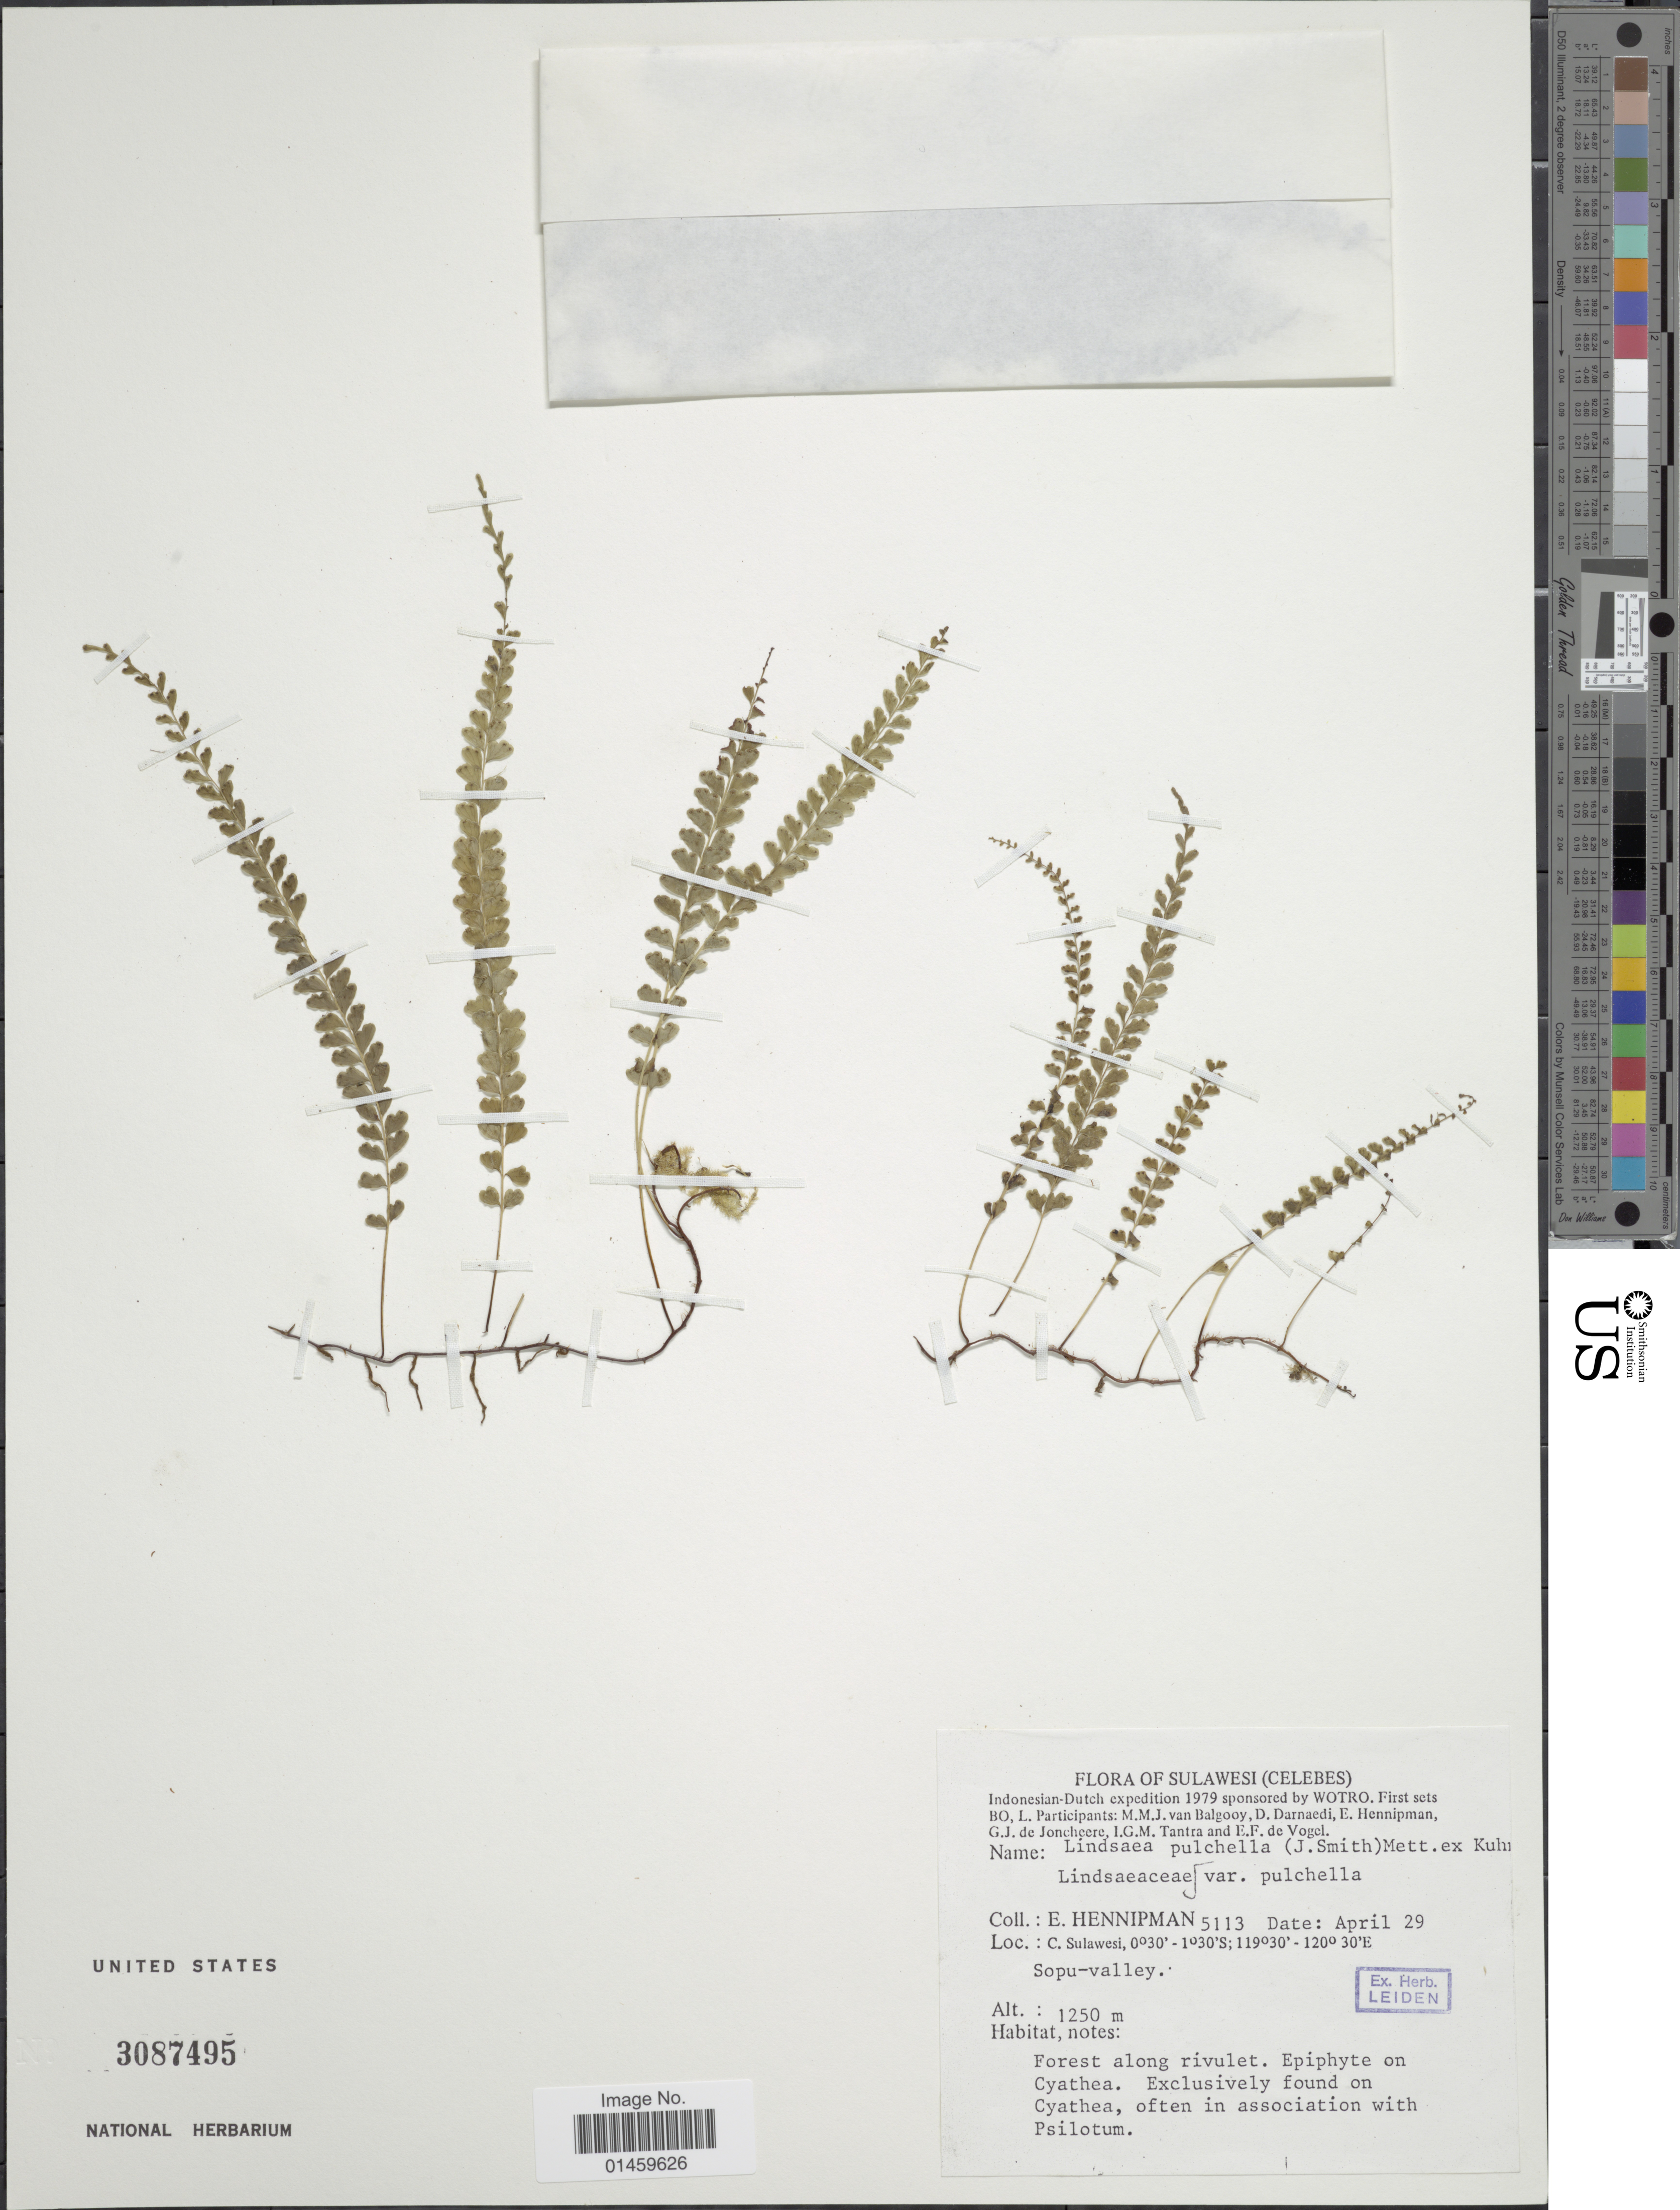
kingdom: Plantae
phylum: Tracheophyta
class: Polypodiopsida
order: Polypodiales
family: Lindsaeaceae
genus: Lindsaea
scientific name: Lindsaea pulchella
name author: (J. Sm.) Mett. ex Kuhn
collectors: E. Hennipman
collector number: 5113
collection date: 1979-04-29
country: Indonesia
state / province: Sulawesi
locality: Celebes. C. Sulawesi. Sopu-valley.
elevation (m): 1250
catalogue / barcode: US 3087495